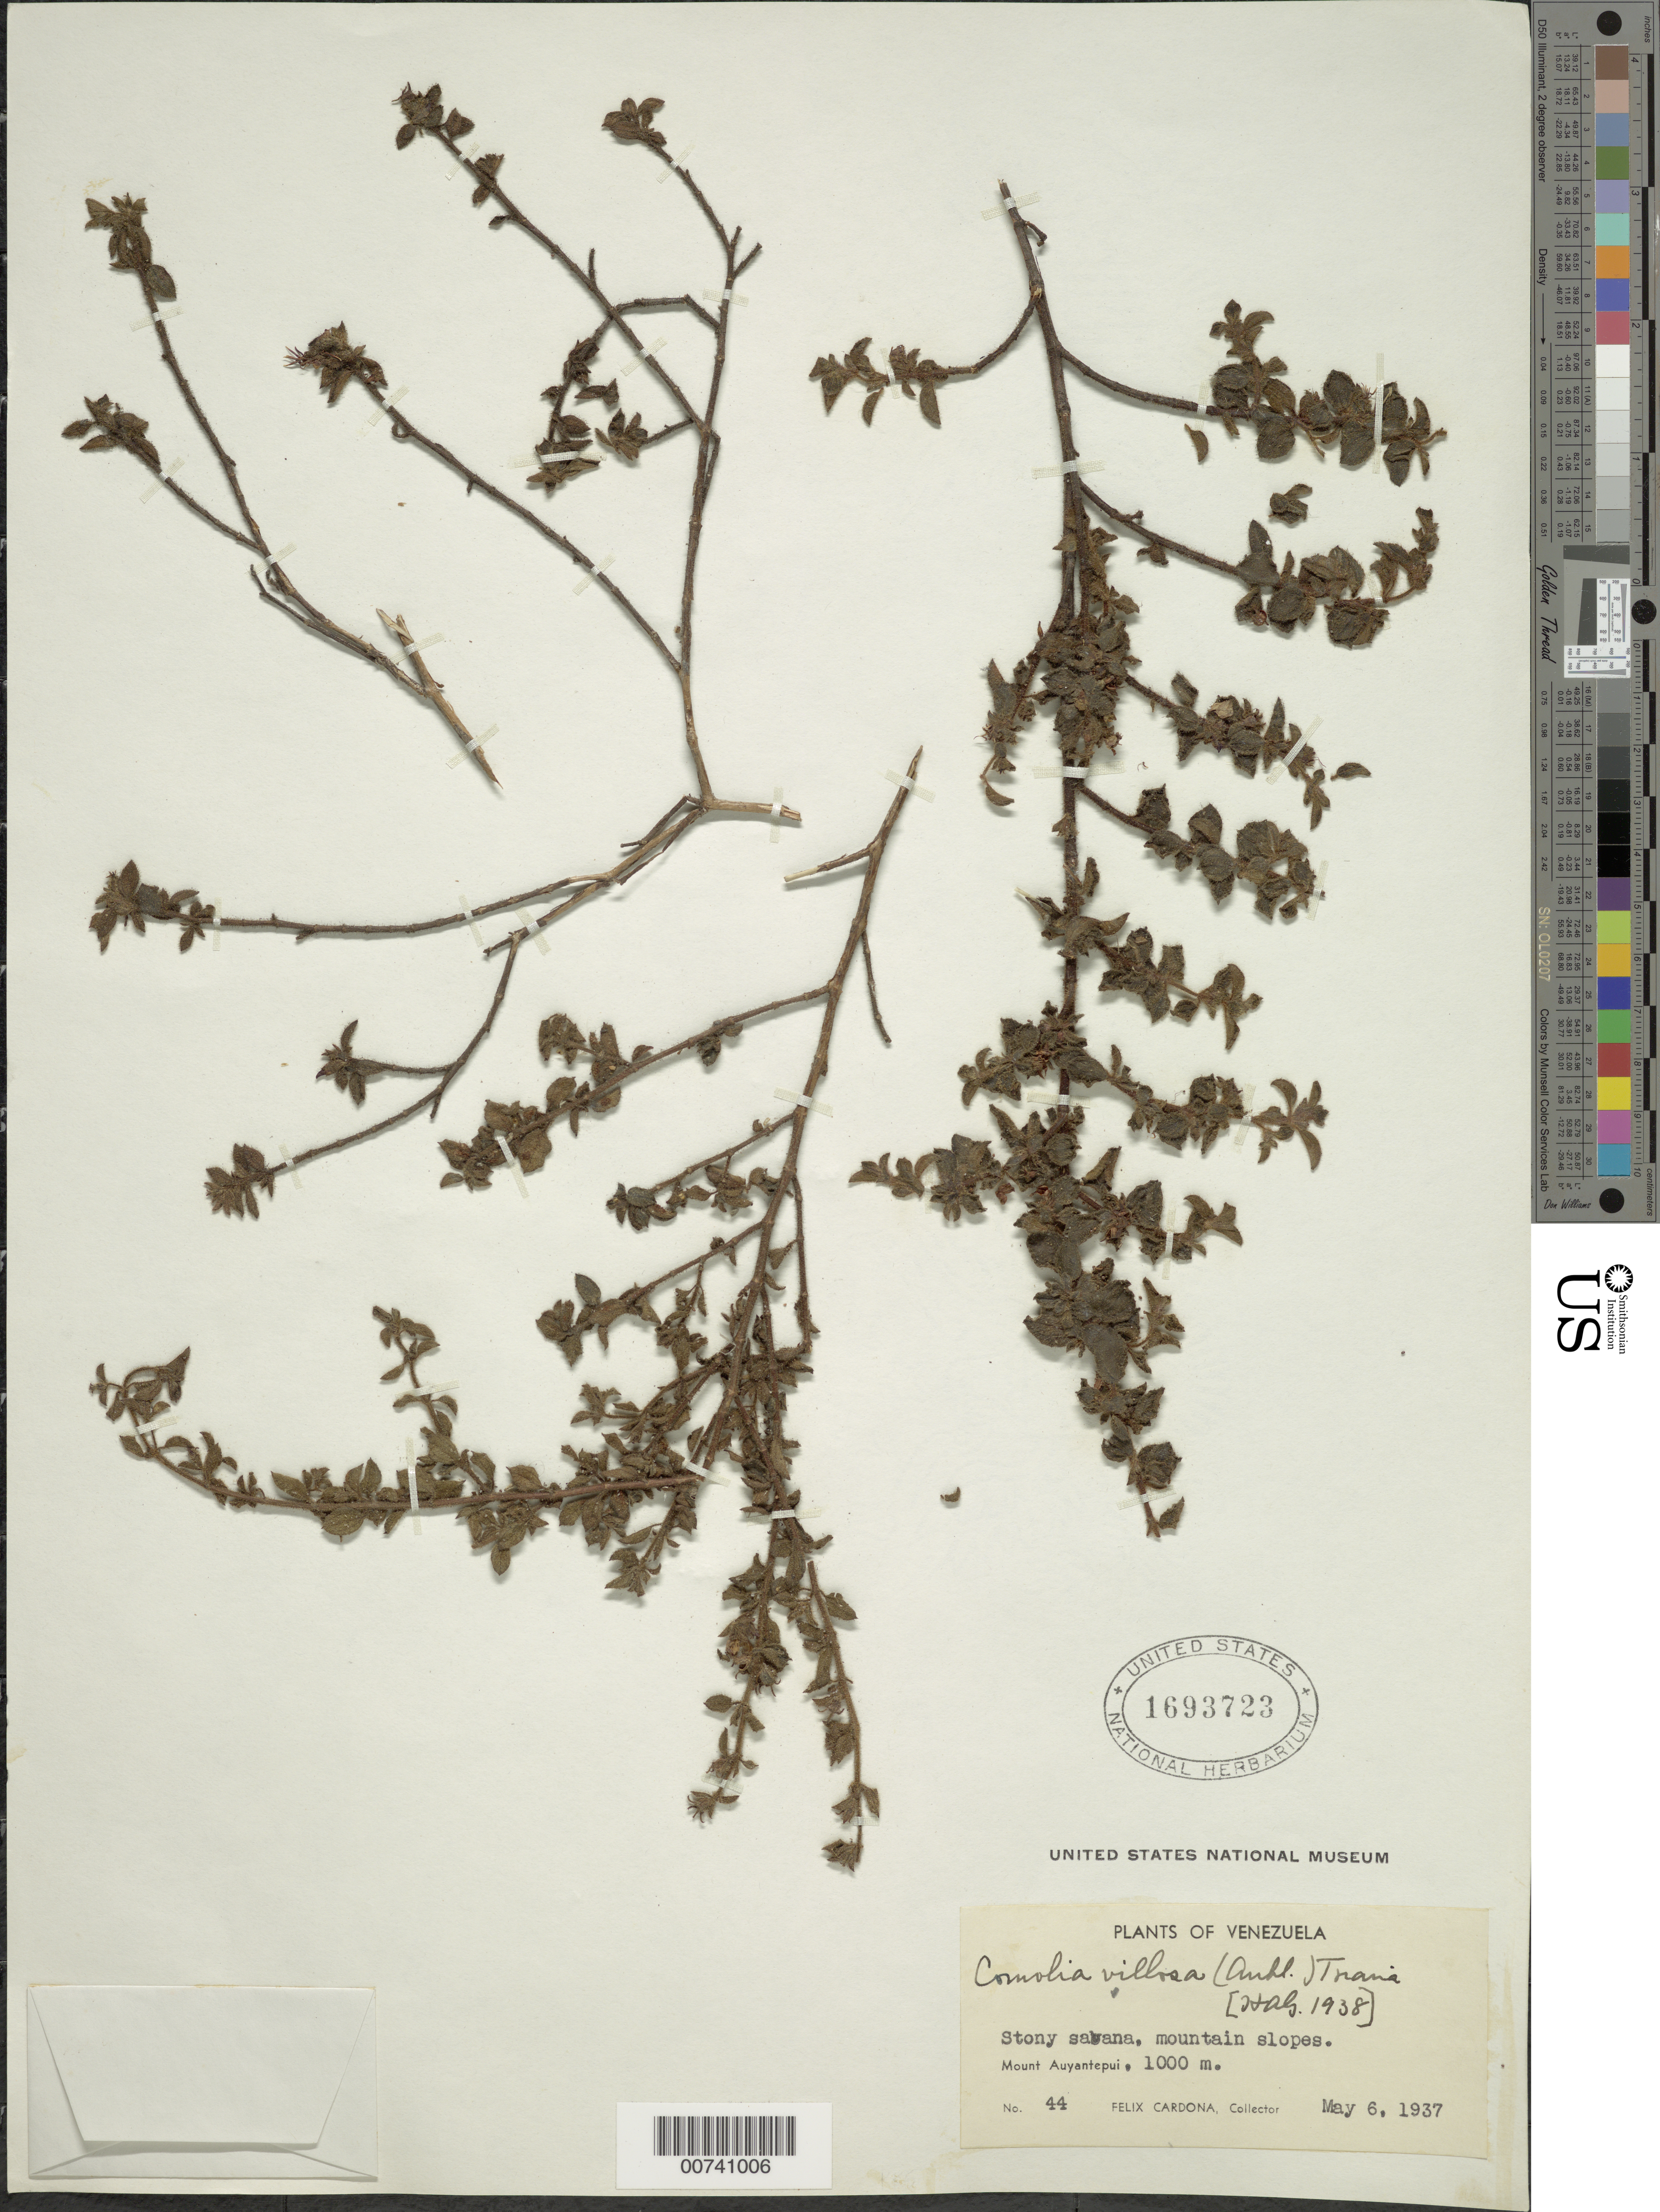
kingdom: Plantae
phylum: Tracheophyta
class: Magnoliopsida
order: Myrtales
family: Melastomataceae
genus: Comolia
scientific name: Comolia microphylla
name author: Benth.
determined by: Nunes da Silva, Diego, (RB), Jardim Botanico do Rio de Janeiro - Herbario (BRAZIL)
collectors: F. Cardona Puig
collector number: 44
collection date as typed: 6-May-37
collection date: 1937-05-06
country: Venezuela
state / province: Bolívar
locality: Cerro Auyantepuí, Alto Caroní, Guayana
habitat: Stony savannas, mountain slopes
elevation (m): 1000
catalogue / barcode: US 1693723